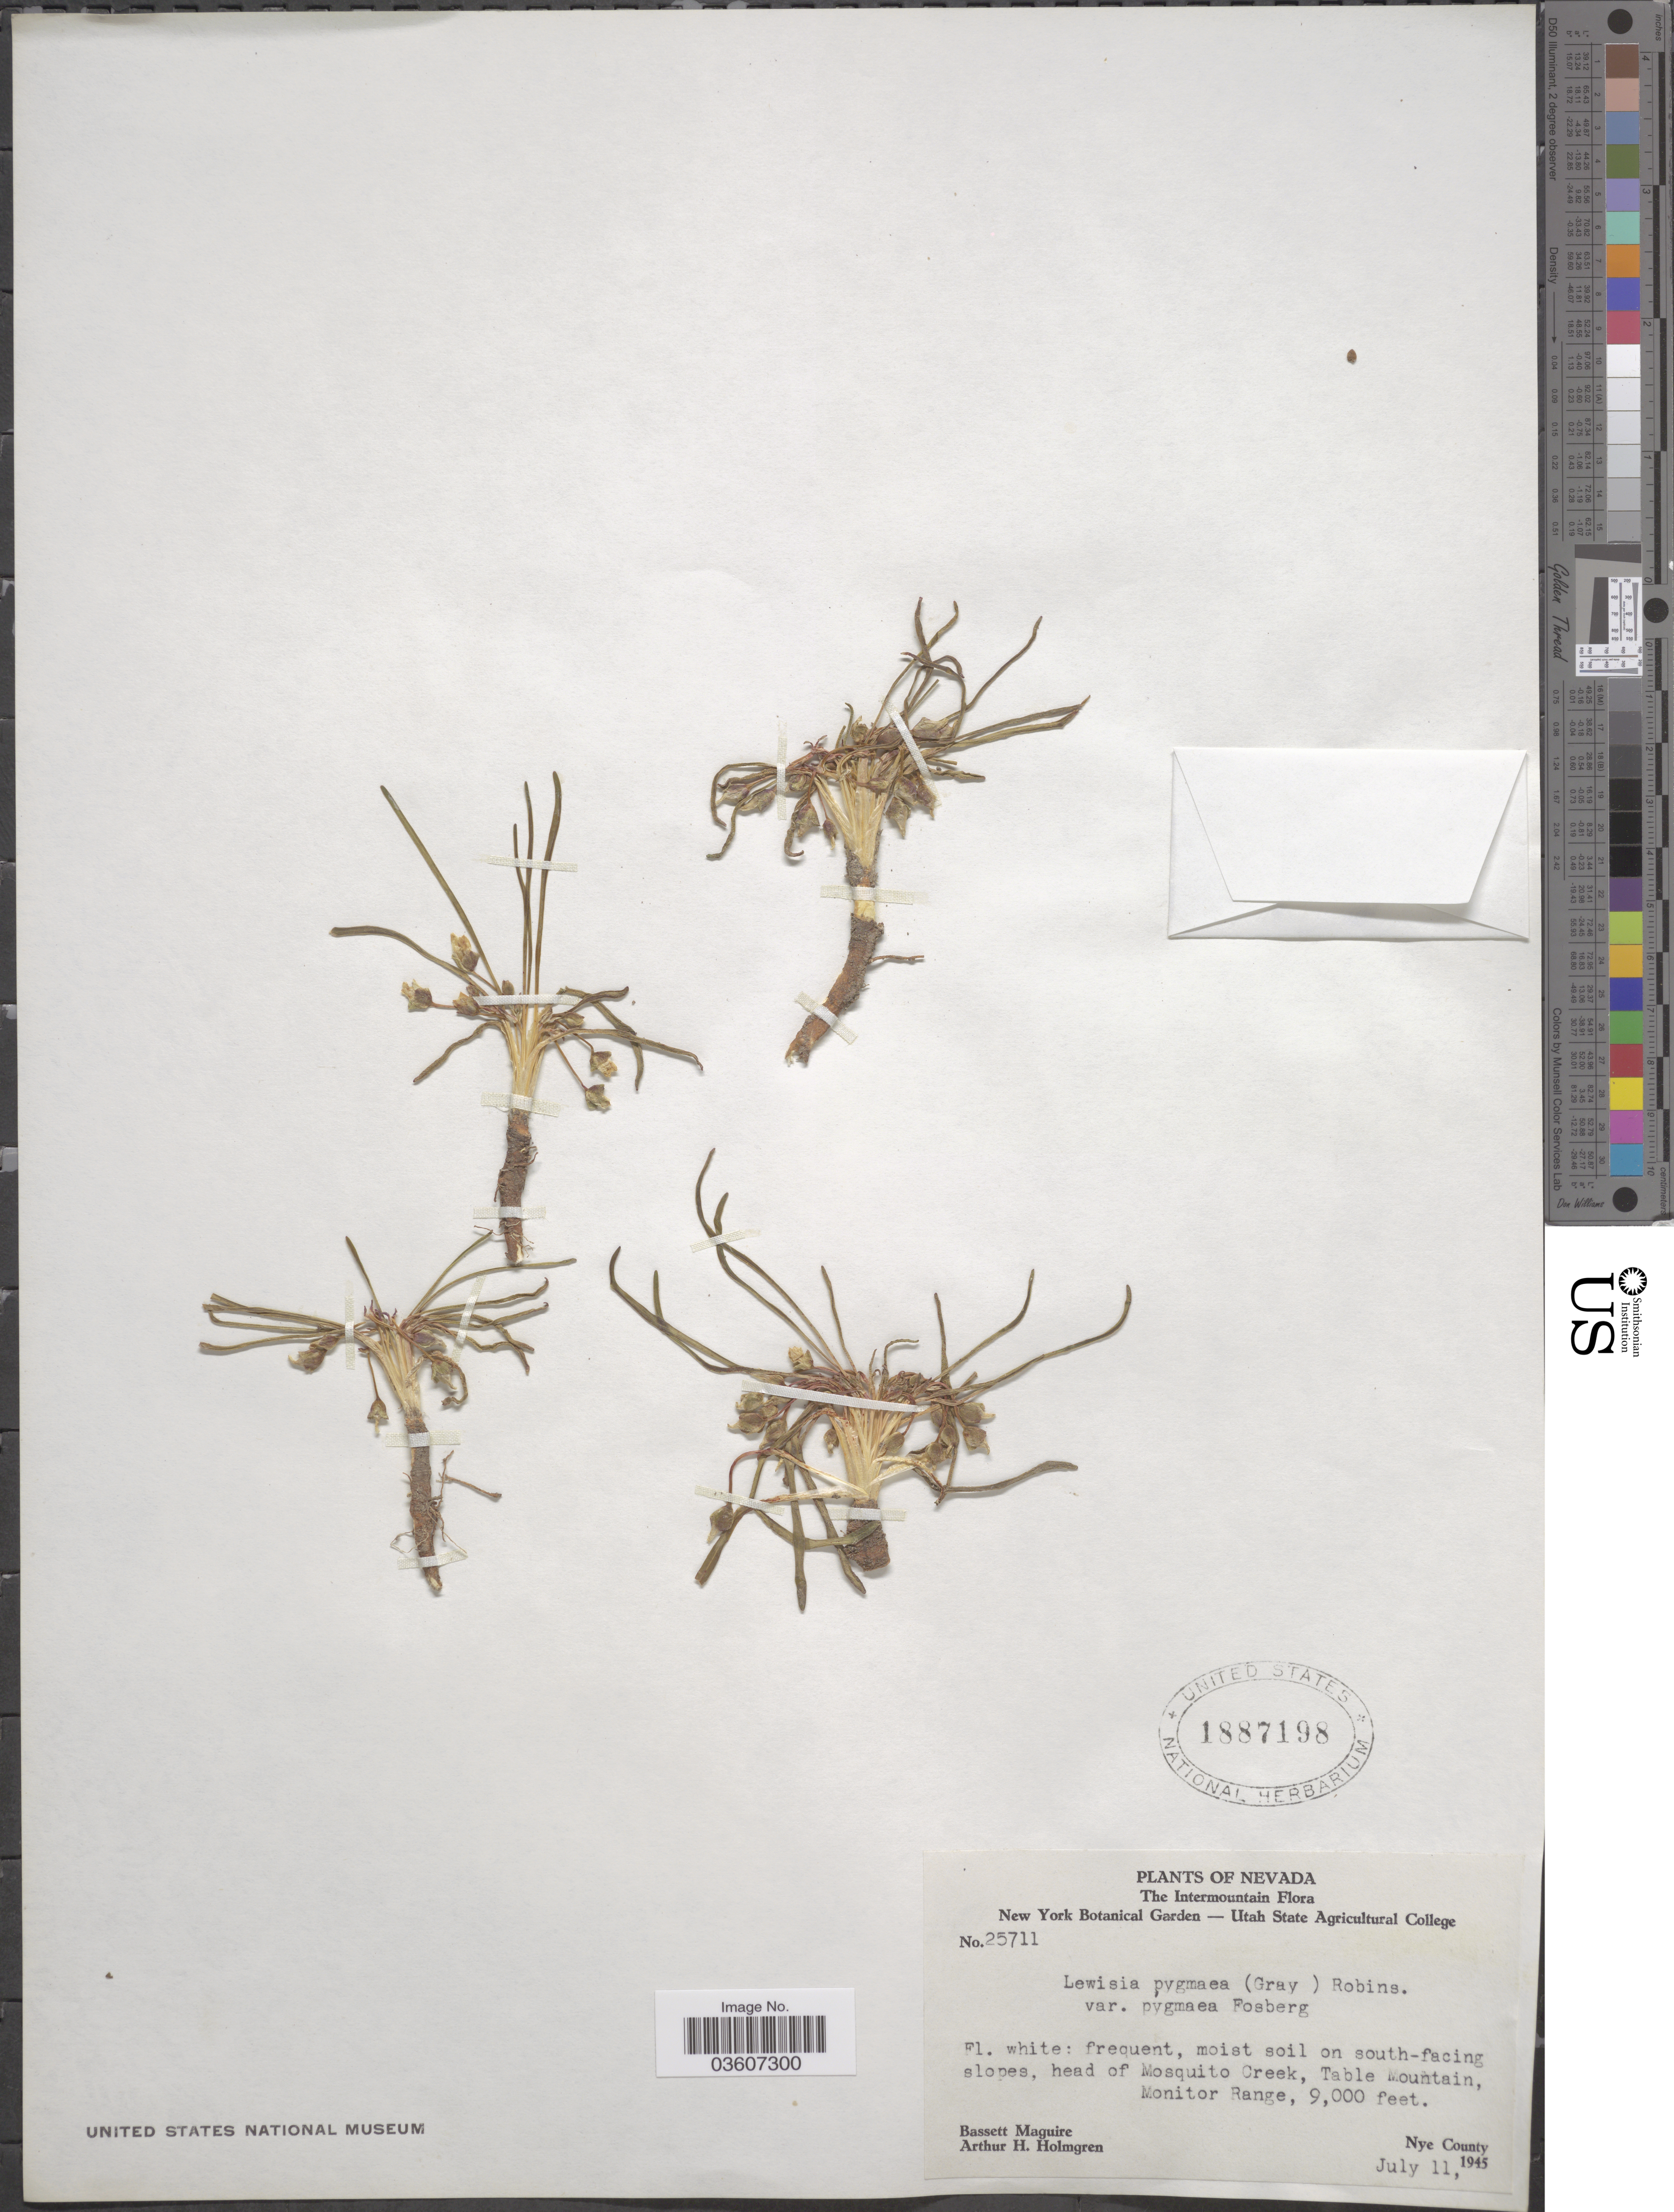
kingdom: Plantae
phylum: Tracheophyta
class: Magnoliopsida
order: Caryophyllales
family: Montiaceae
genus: Lewisia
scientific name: Lewisia pygmaea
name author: (A. Gray) B.L. Rob.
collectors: B. Maguire & A. H. Holmgren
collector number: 25711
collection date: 1945-07-11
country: United States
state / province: Nevada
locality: The Intermountain, moist soil on south-facing slopes, head of Mosquito Creek, Table Mountain, Monitor Range, Nye County.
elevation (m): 2743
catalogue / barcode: US 1887198